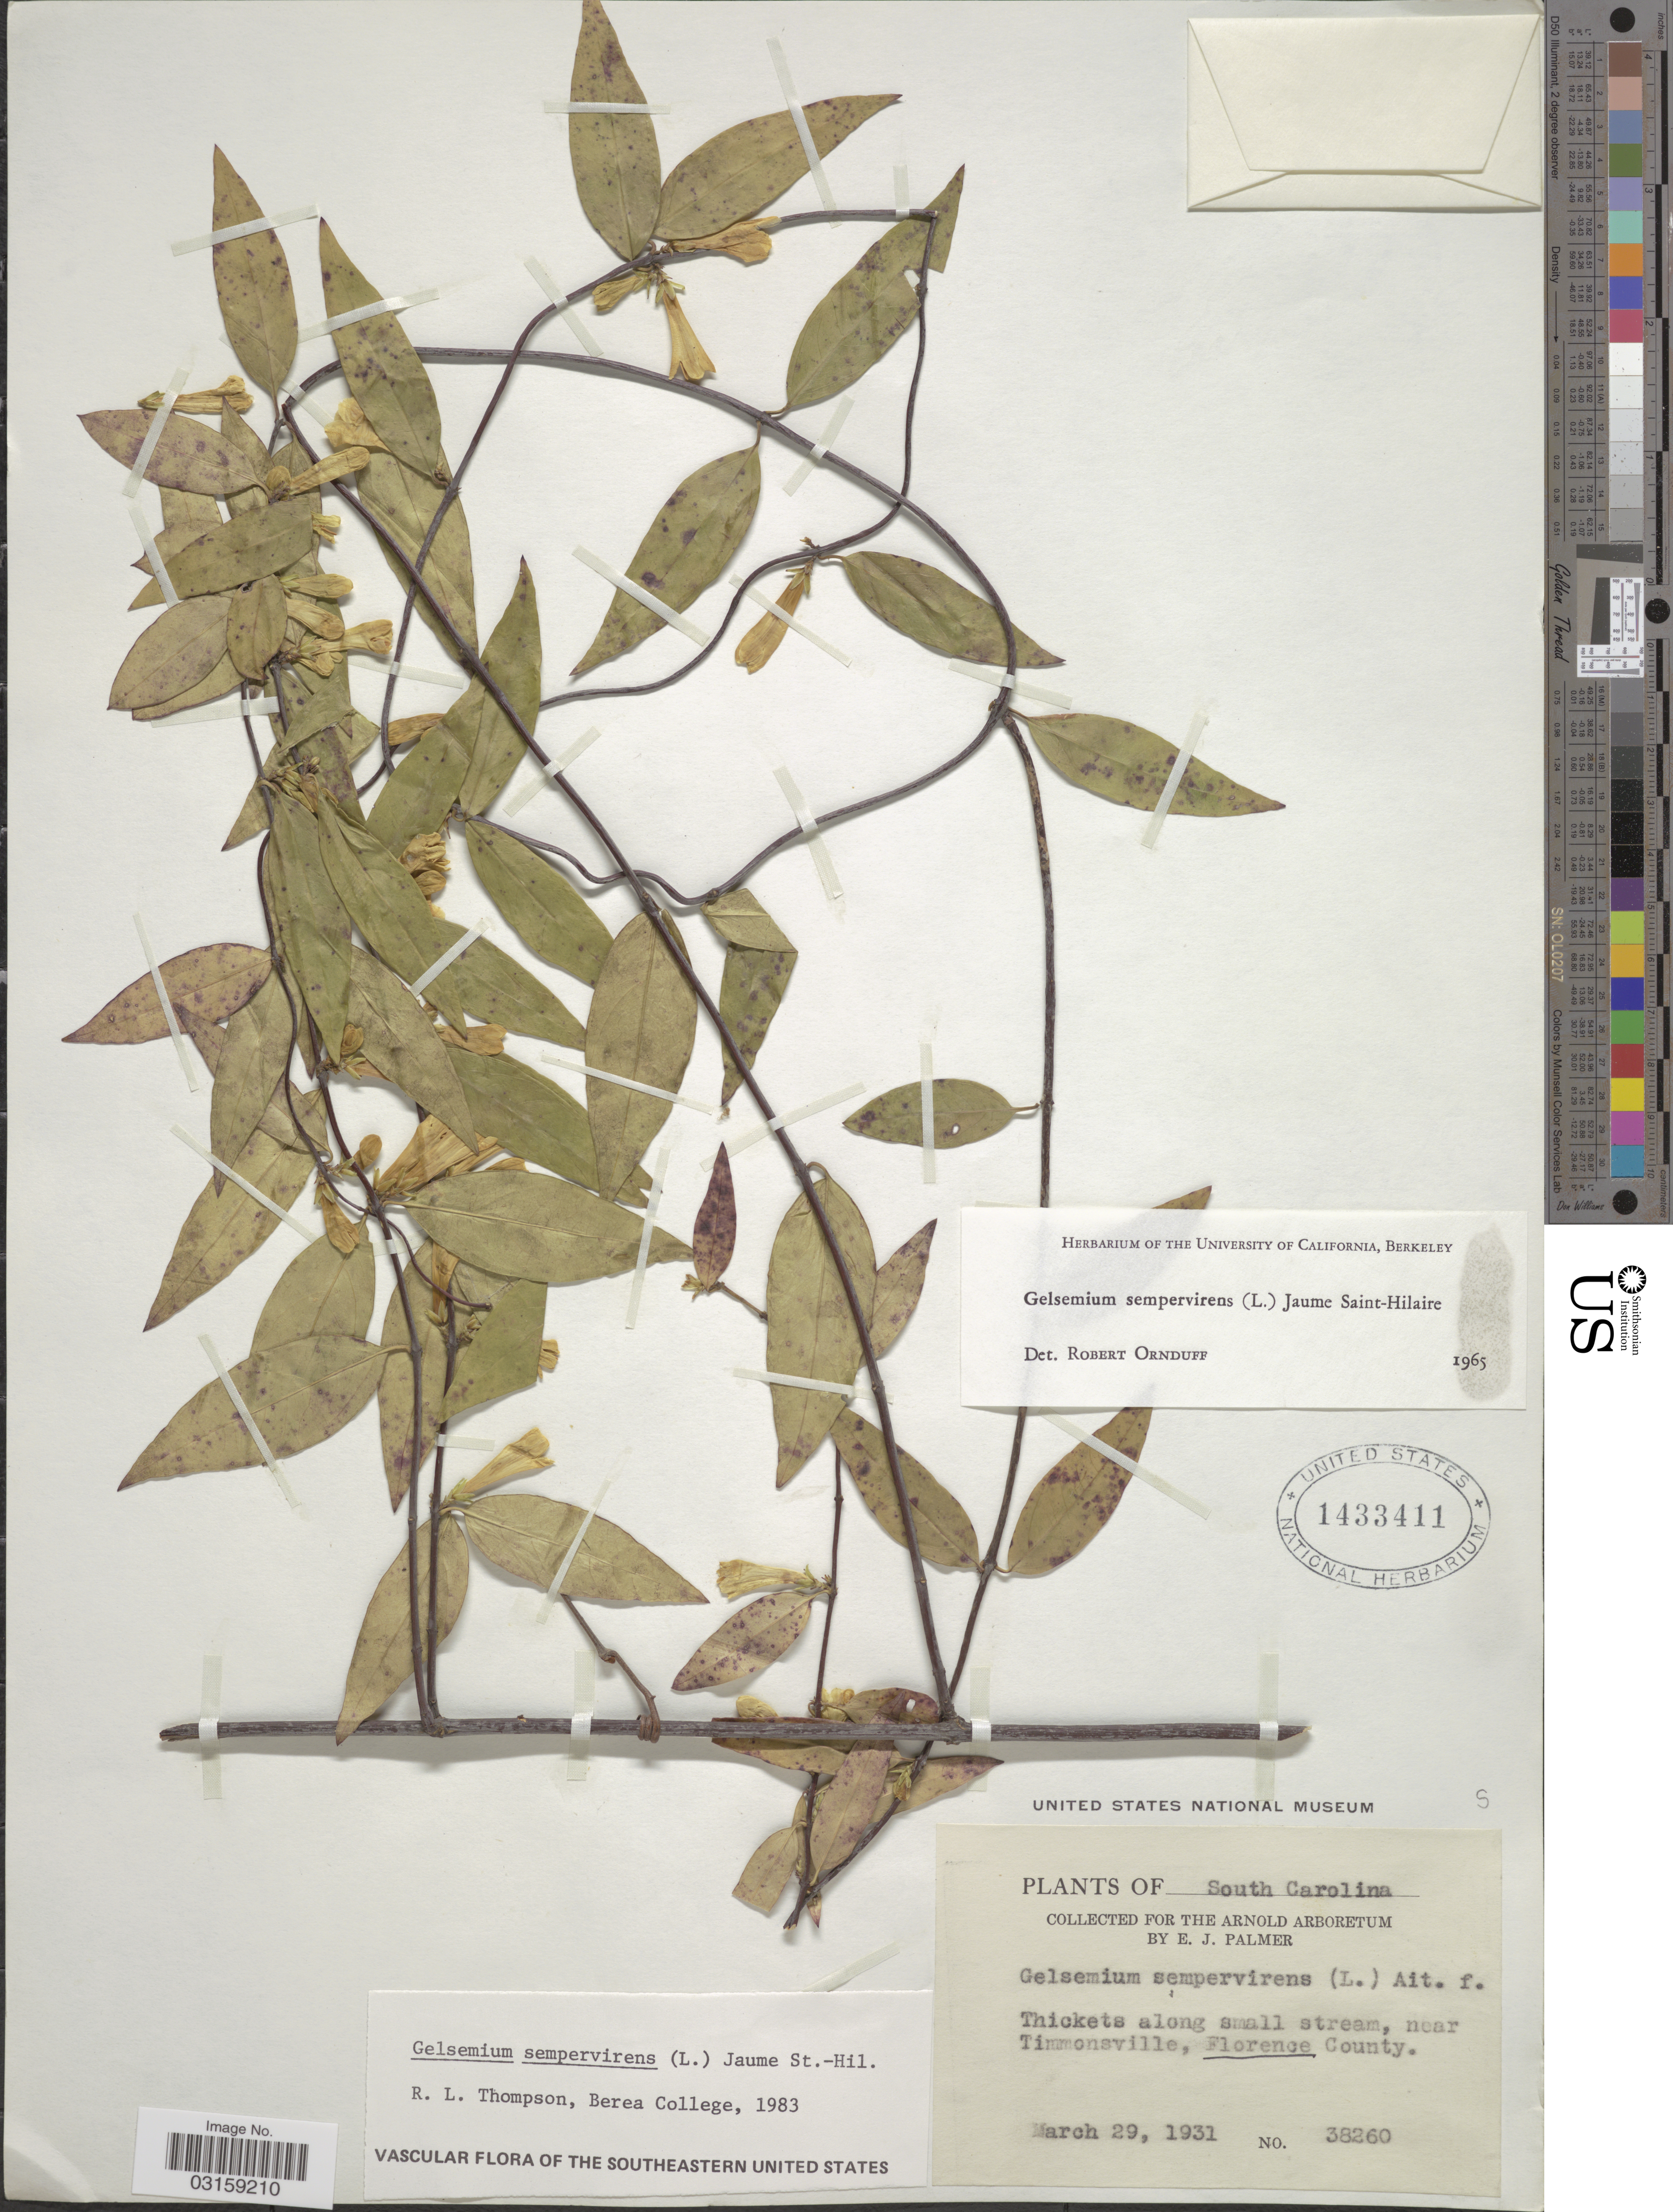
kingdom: Plantae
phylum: Tracheophyta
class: Magnoliopsida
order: Gentianales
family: Gelsemiaceae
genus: Gelsemium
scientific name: Gelsemium sempervirens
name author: (L.) J. St.-Hil.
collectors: E. J. Palmer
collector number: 38260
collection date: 1931-03-29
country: United States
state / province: South Carolina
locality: Thickets along small stream, near Timmonsville, Florence County.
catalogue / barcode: US 1433411